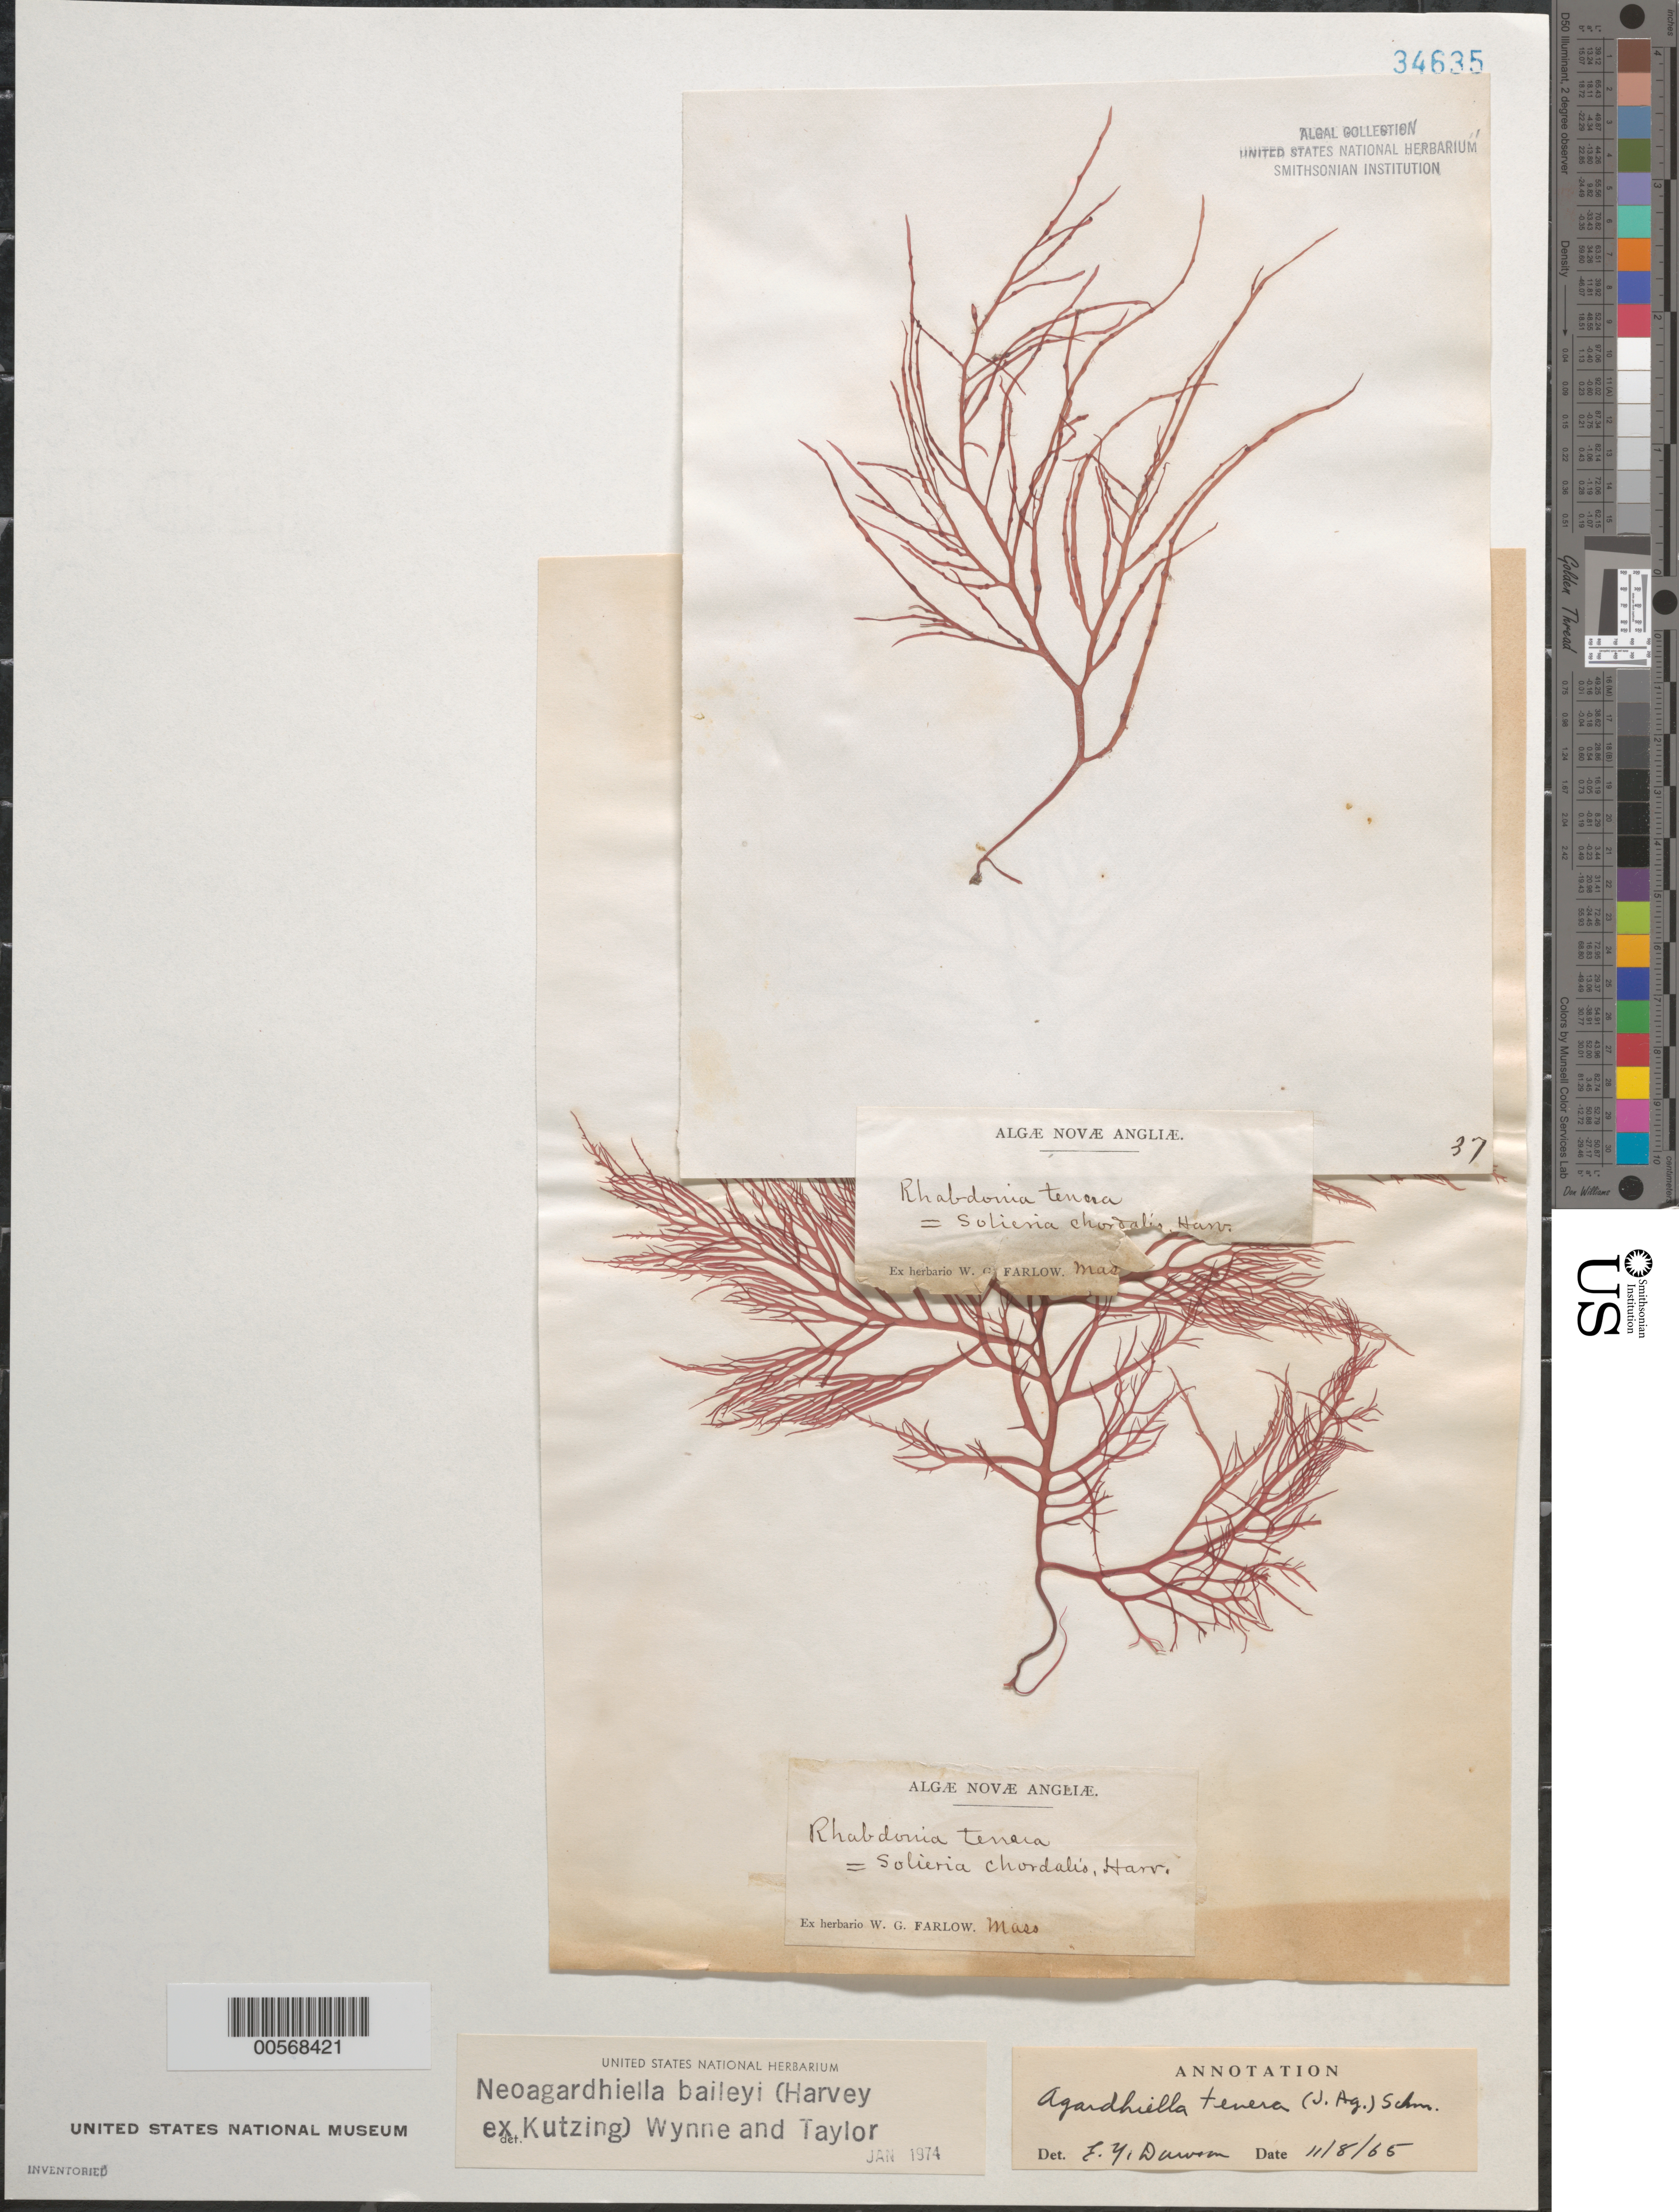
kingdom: Plantae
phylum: Rhodophyta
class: Florideophyceae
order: Gigartinales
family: Solieriaceae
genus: Agardhiella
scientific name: Agardhiella subulata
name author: (C. Agardh) G.T.Kraft & M.J. Wynne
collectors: W. Farlow (Herbarium)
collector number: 37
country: United States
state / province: Massachusetts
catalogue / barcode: US 34635